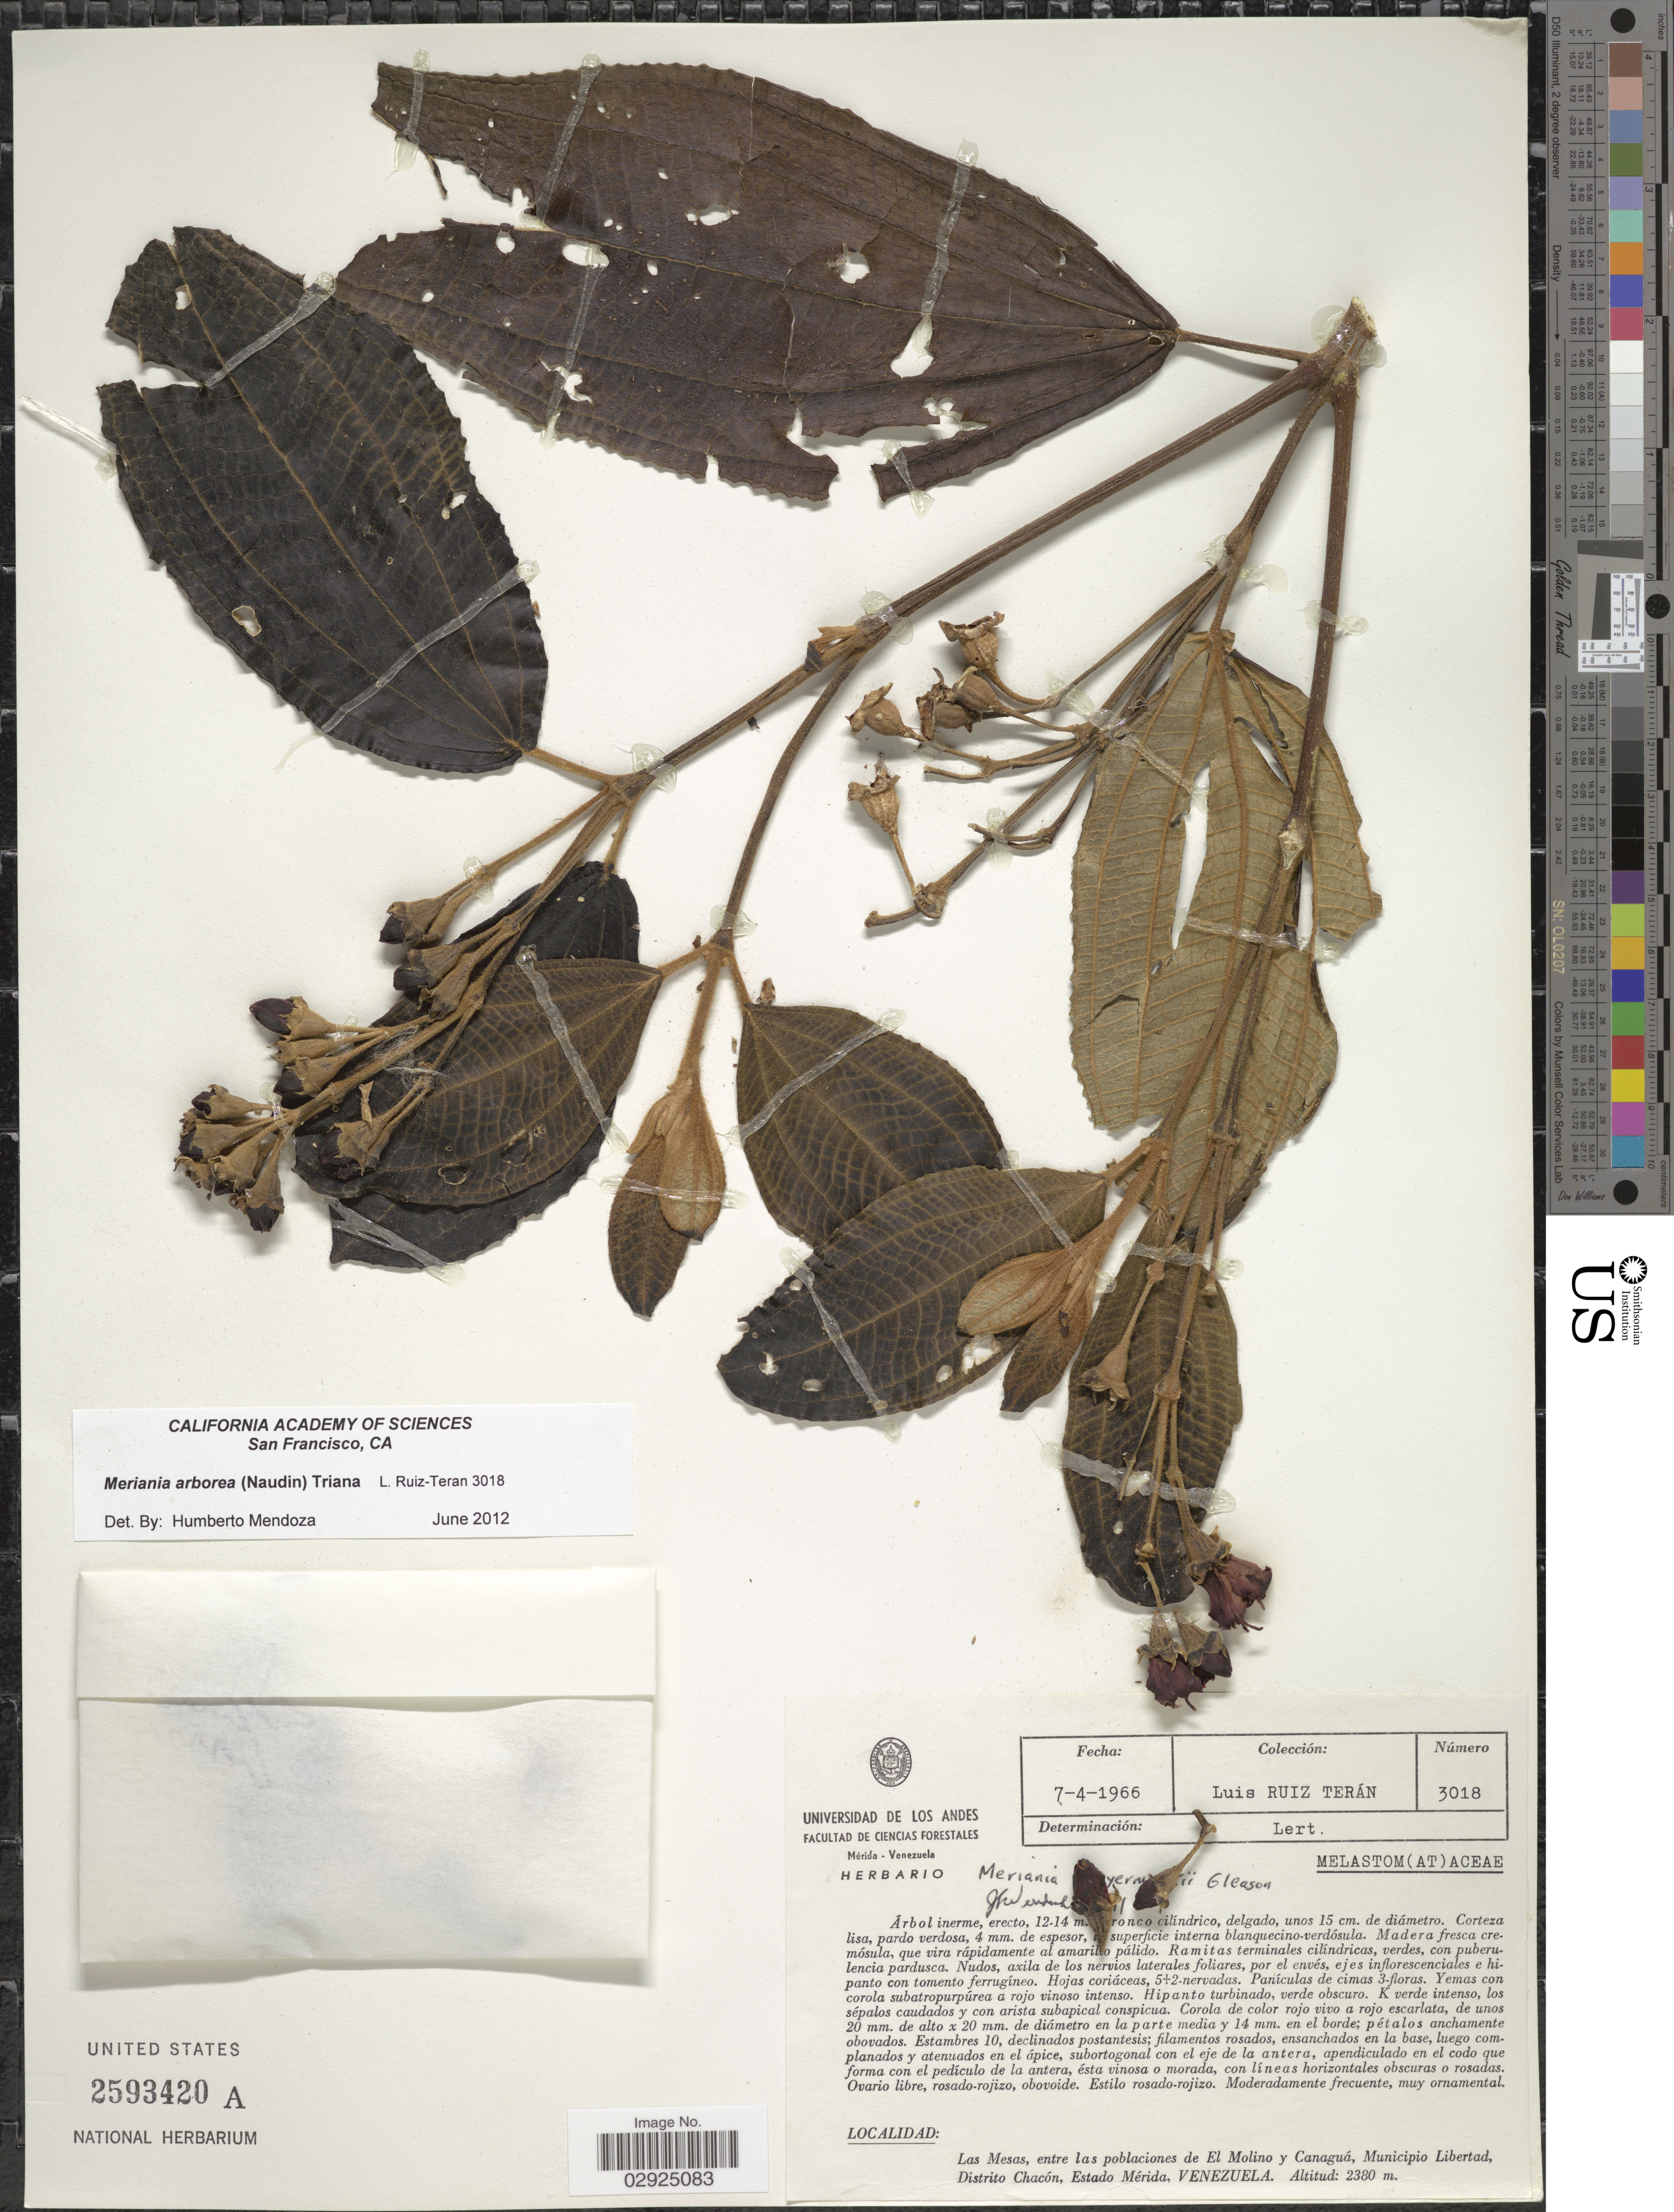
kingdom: Plantae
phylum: Tracheophyta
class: Magnoliopsida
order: Myrtales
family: Melastomataceae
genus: Meriania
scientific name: Meriania arborea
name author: (Naudin) Triana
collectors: L. Teran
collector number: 3018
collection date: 1966-04-07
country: Venezuela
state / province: Mérida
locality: Las Mesas, entre las poblaciones de El Molino y Canaguá, Municipio Libertad, Distrito Chacón.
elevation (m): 2380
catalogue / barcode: US 2593420A